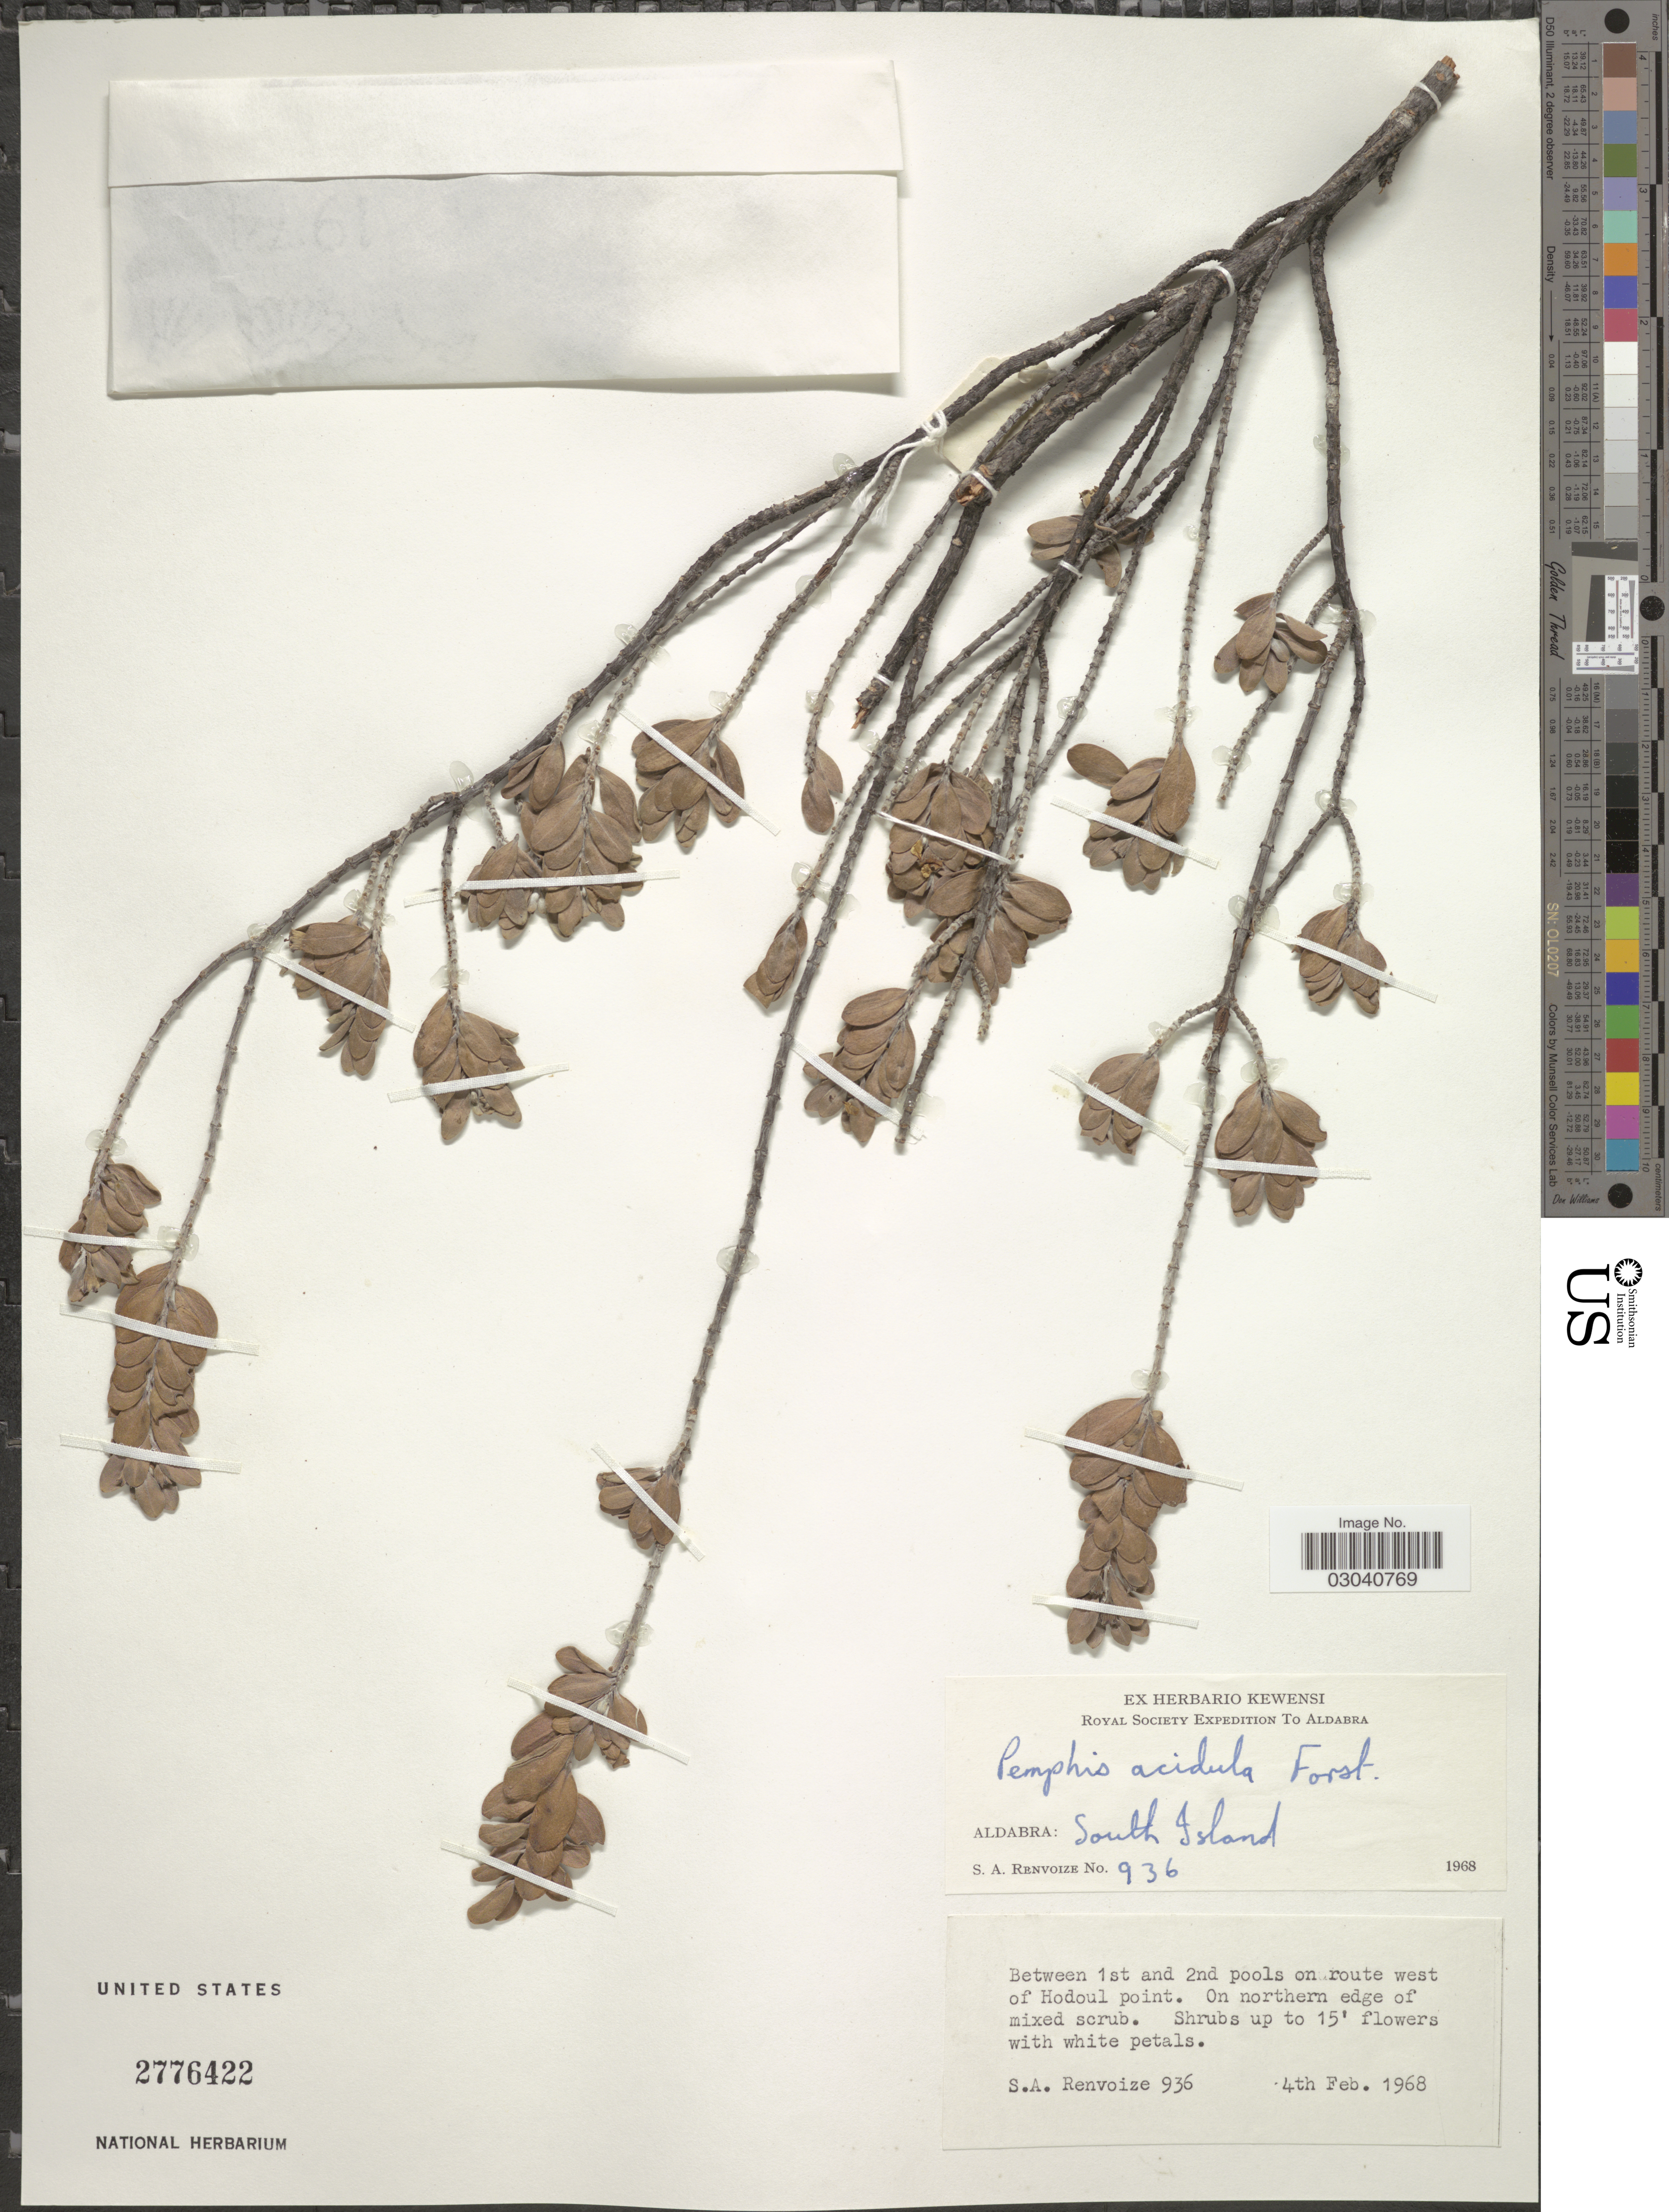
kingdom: Plantae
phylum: Tracheophyta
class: Magnoliopsida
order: Myrtales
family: Lythraceae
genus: Pemphis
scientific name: Pemphis acidula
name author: J.R. Forst. & G. Forst.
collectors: S. A. Renvoize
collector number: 936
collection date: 1968-02-04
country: Seychelles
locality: Aldabra: South Island. Between 1st and 2nd pools on route west of Hodoul point. On northern edge of mixed scrub.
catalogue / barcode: US 2776422